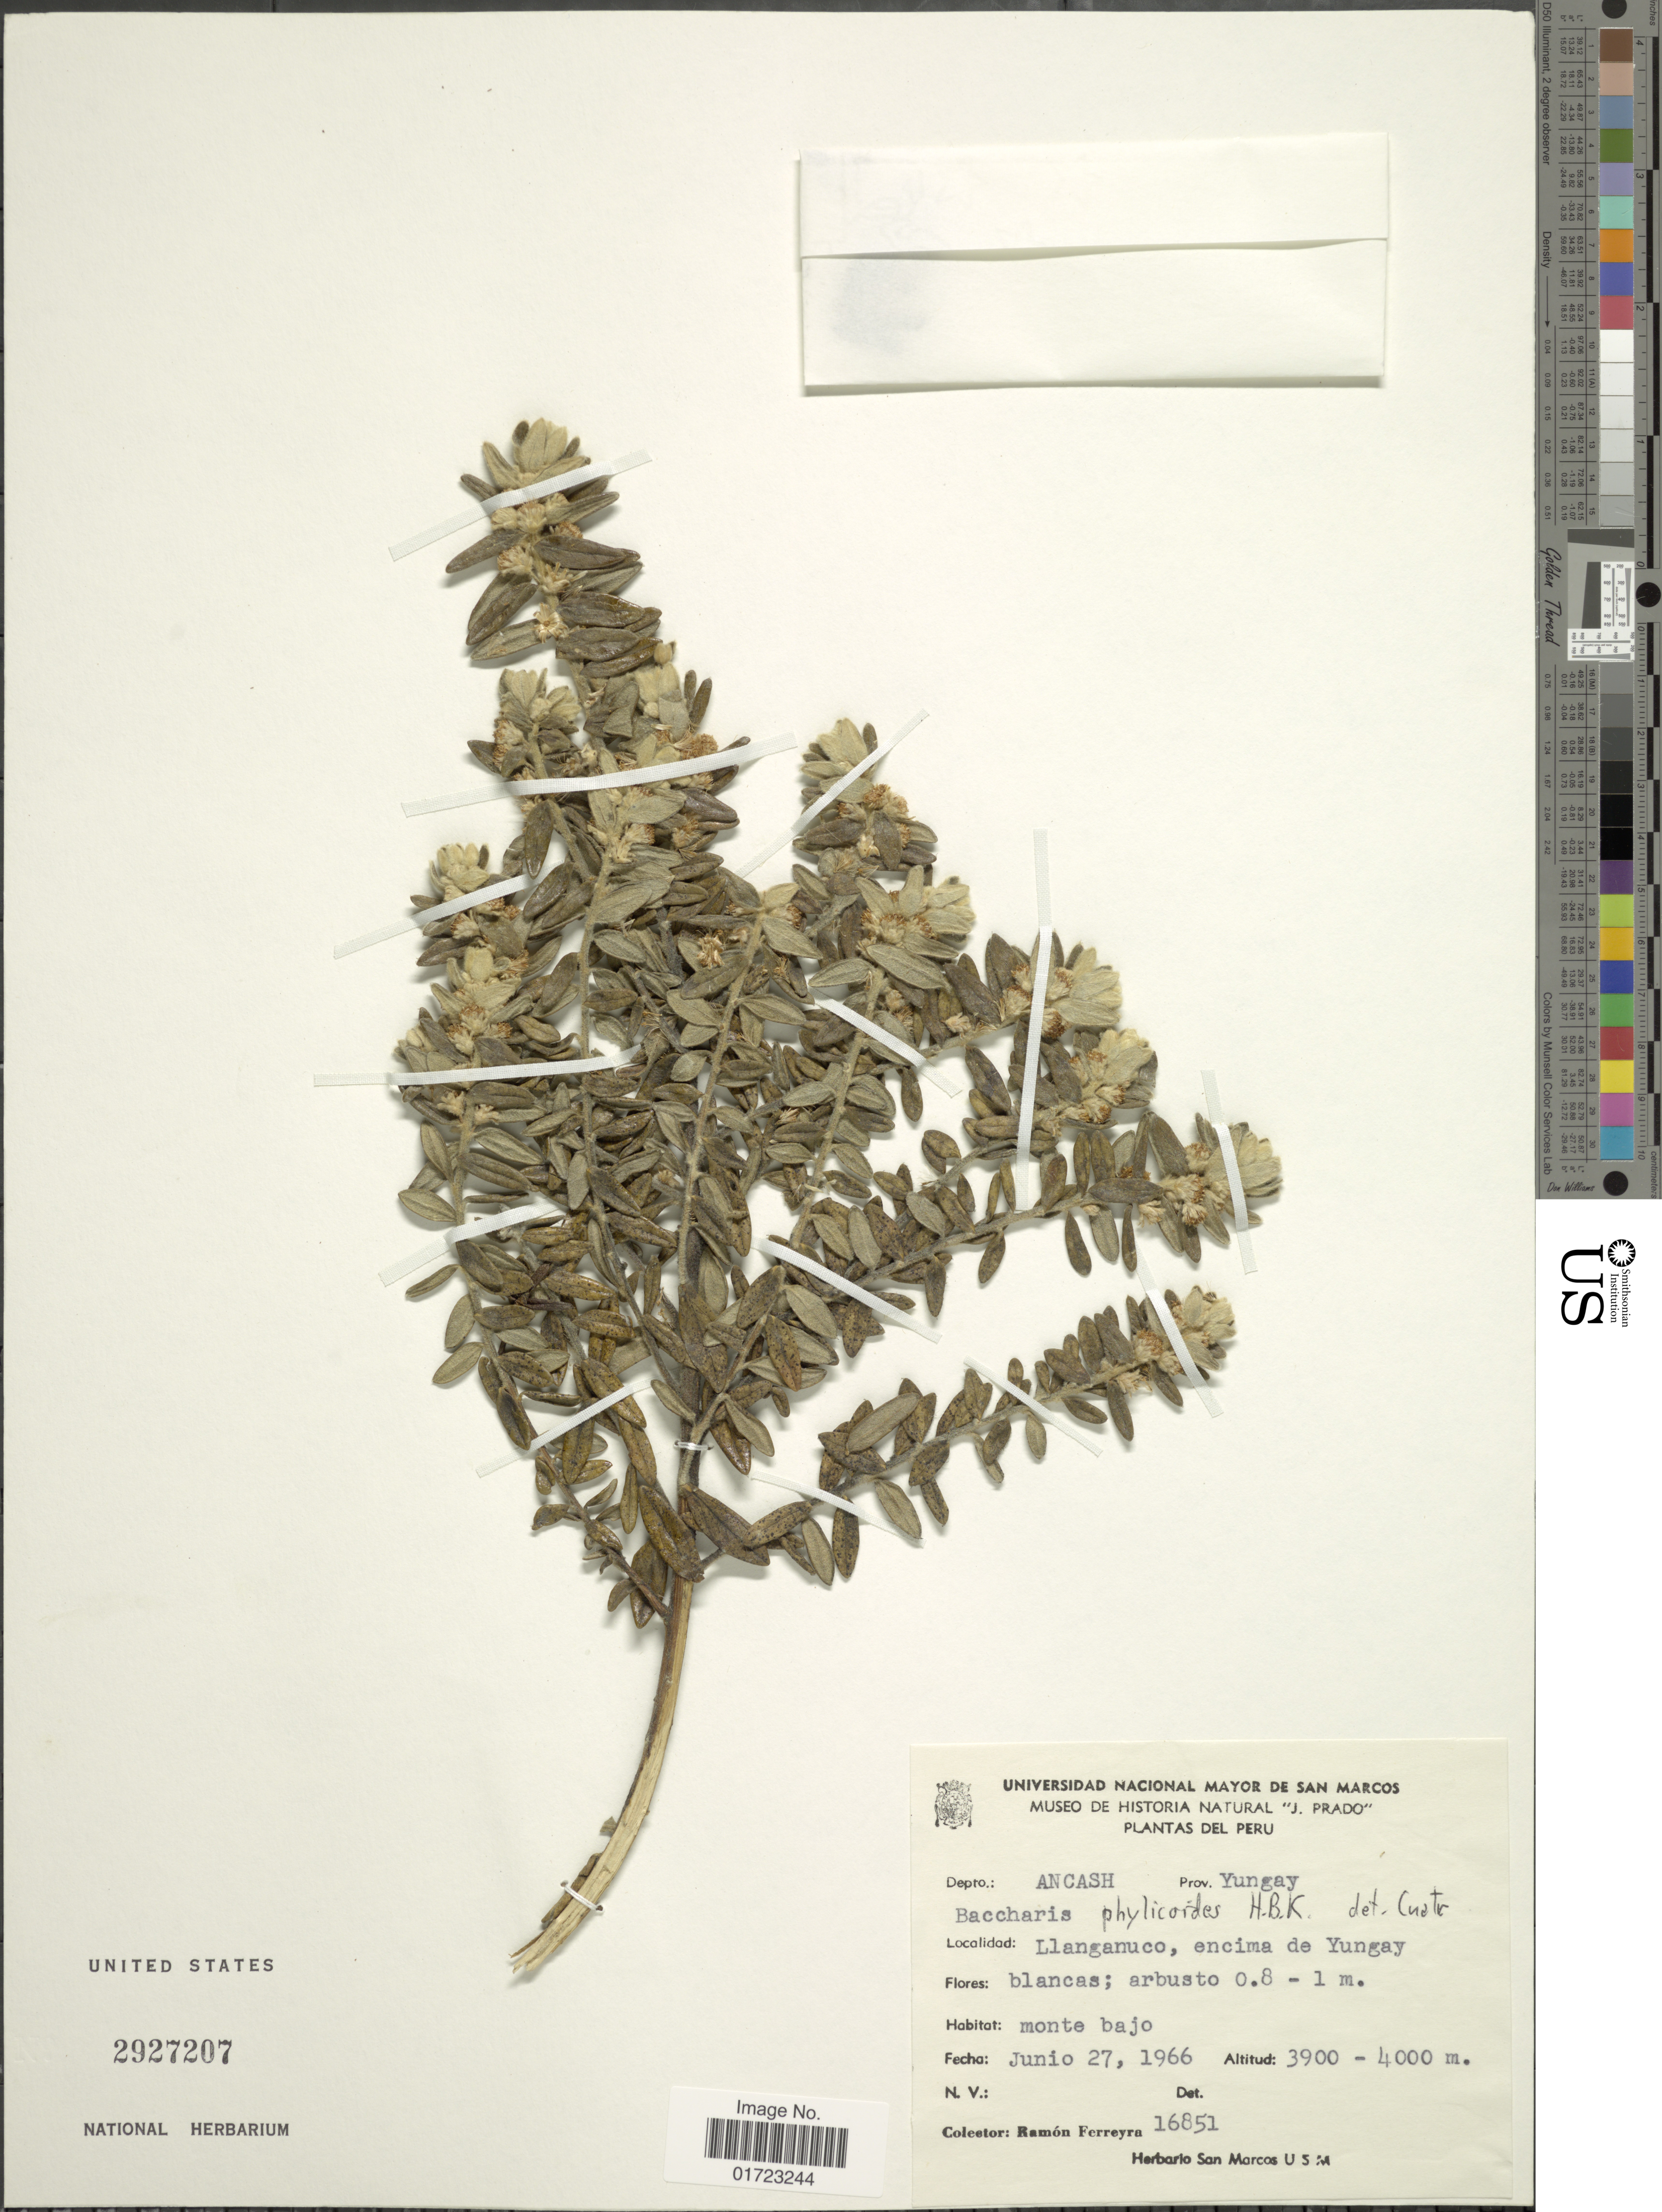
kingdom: Plantae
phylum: Tracheophyta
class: Magnoliopsida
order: Asterales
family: Asteraceae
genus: Baccharis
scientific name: Baccharis phylicoides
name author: Kunth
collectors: R. A. Ferreyra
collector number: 16851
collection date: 1966-06-27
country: Peru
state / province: Ancash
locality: Depto.: Ancash, Prov. Yungay. Llanganuco, encima de Yungay.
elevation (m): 3900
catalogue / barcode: US 2927207